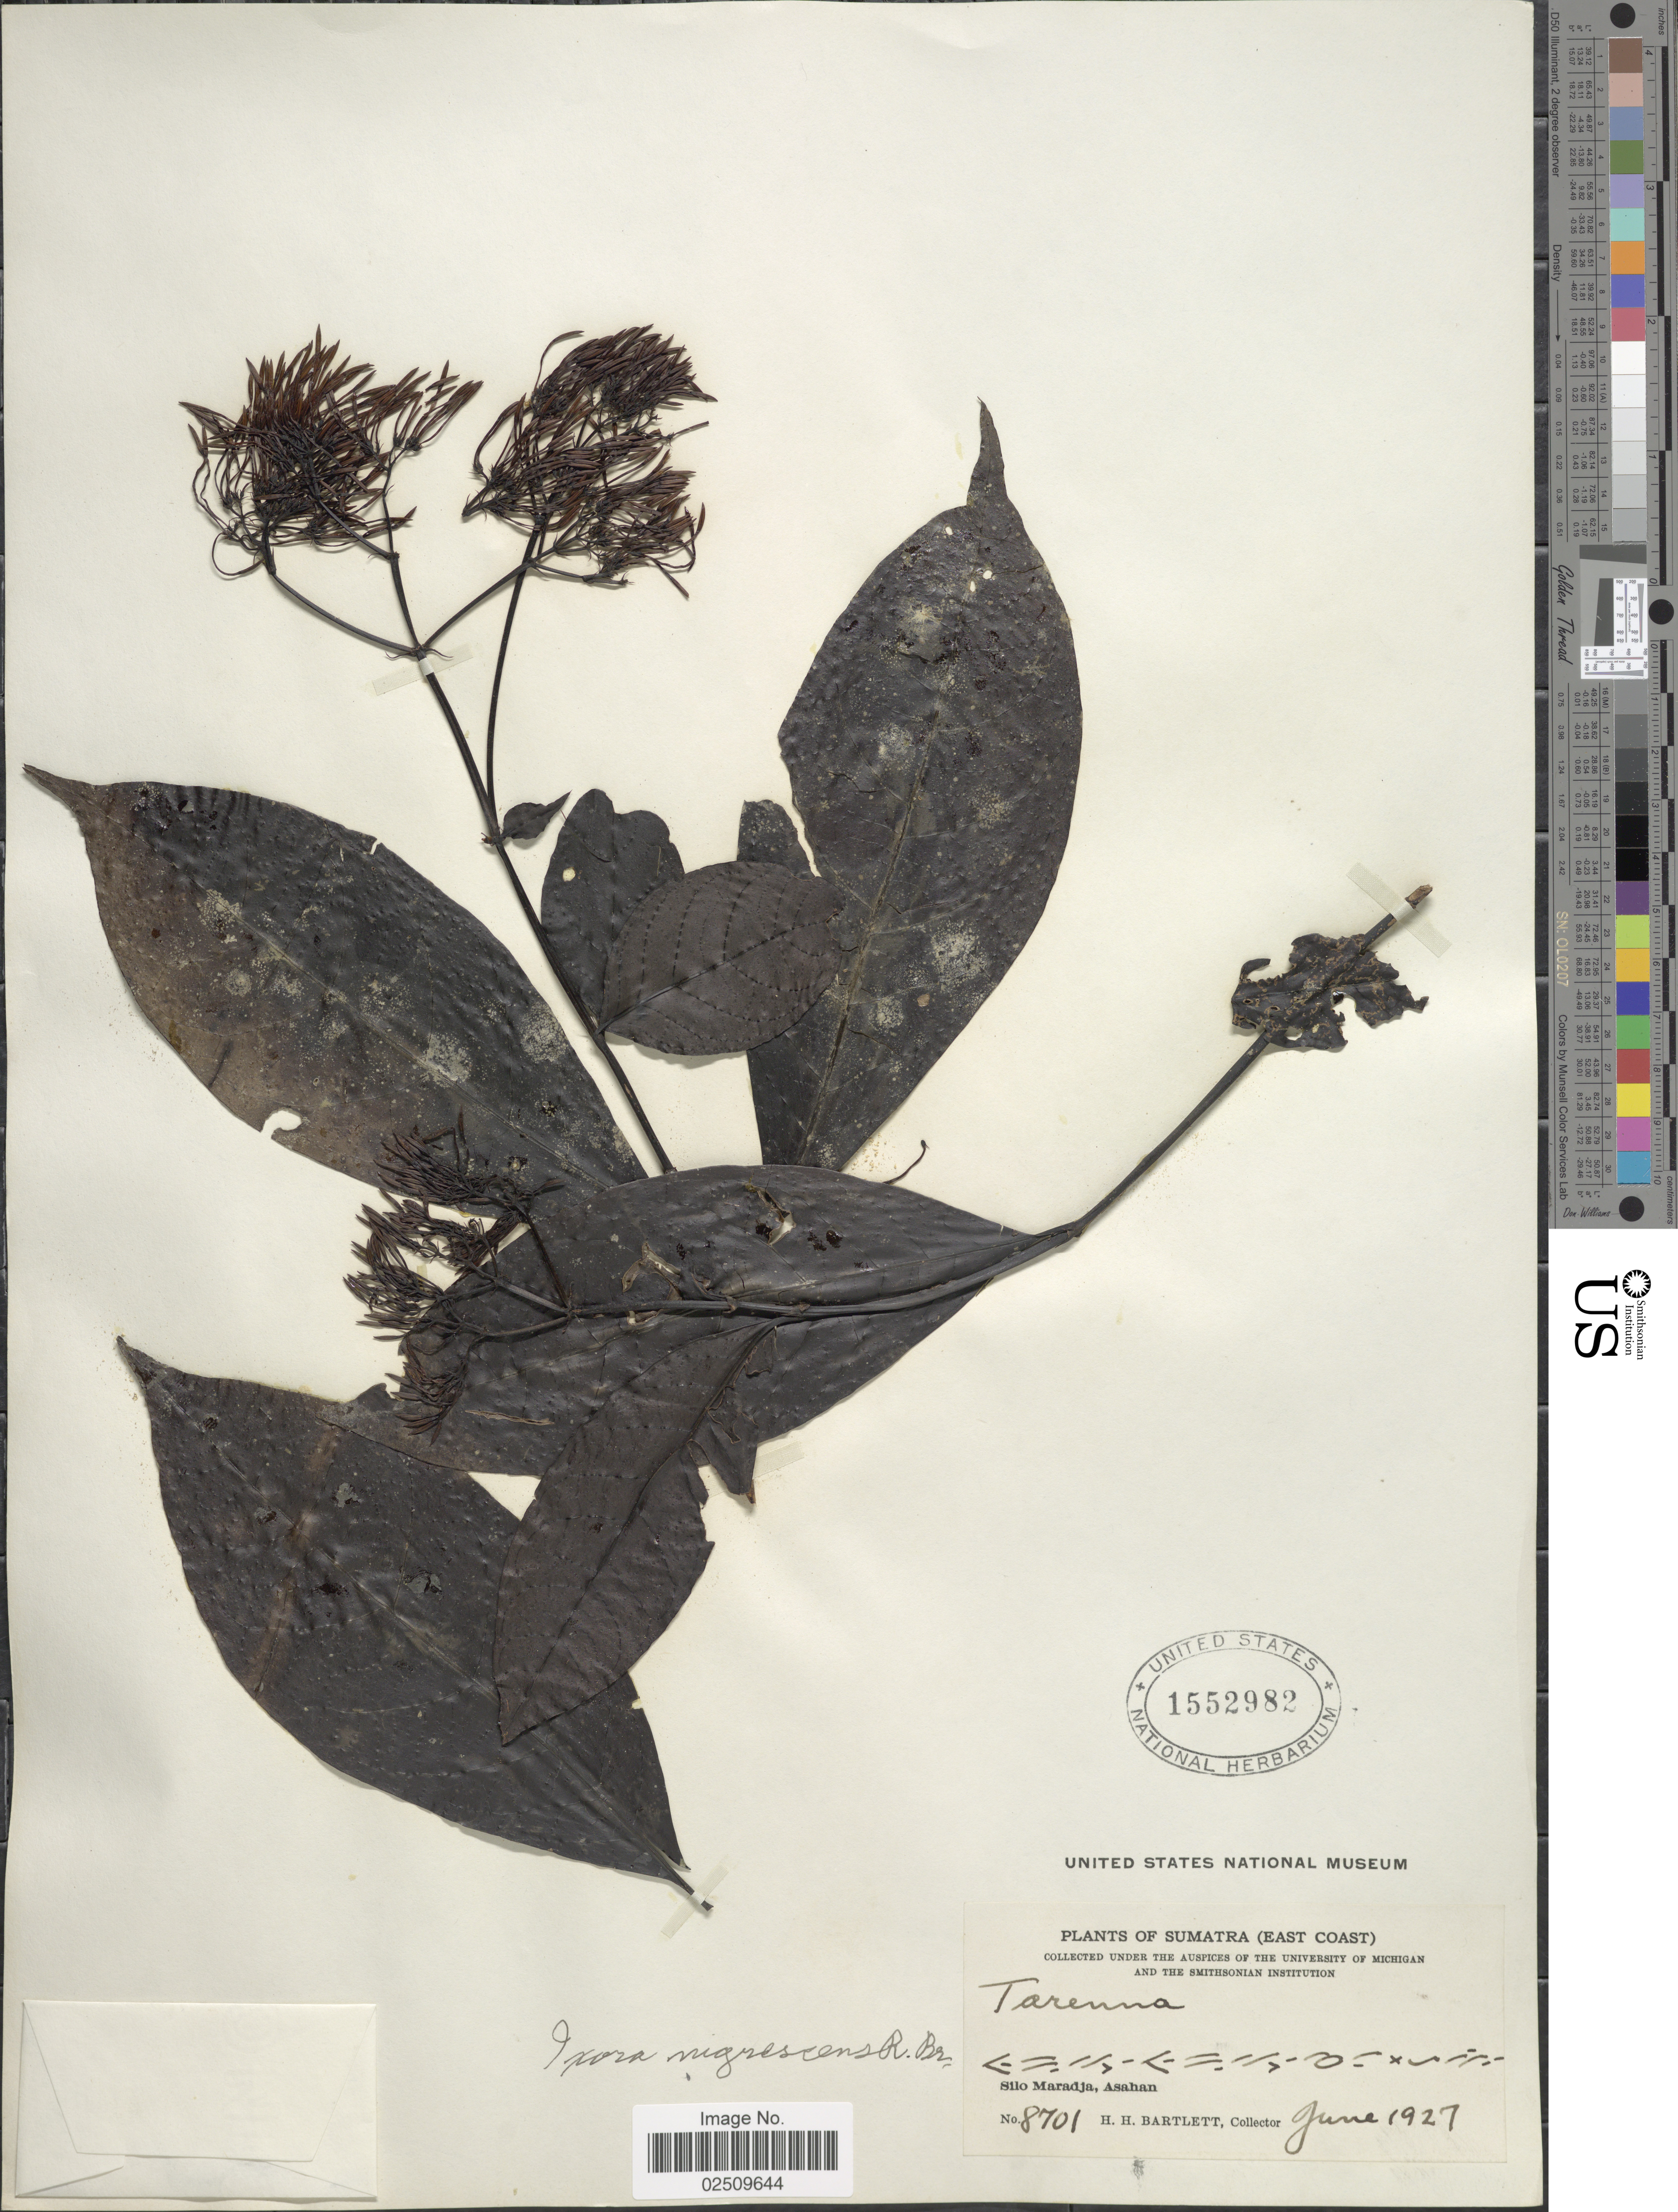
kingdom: Plantae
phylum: Tracheophyta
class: Magnoliopsida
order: Gentianales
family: Rubiaceae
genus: Ixora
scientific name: Ixora nigricans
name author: R. Br. ex Wight & Arn.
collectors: H. H. Bartlett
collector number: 8701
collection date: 1927-06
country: Indonesia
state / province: Sumatra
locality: (East Coast) X, Silo Maradja, Asahan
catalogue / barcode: US 1552982